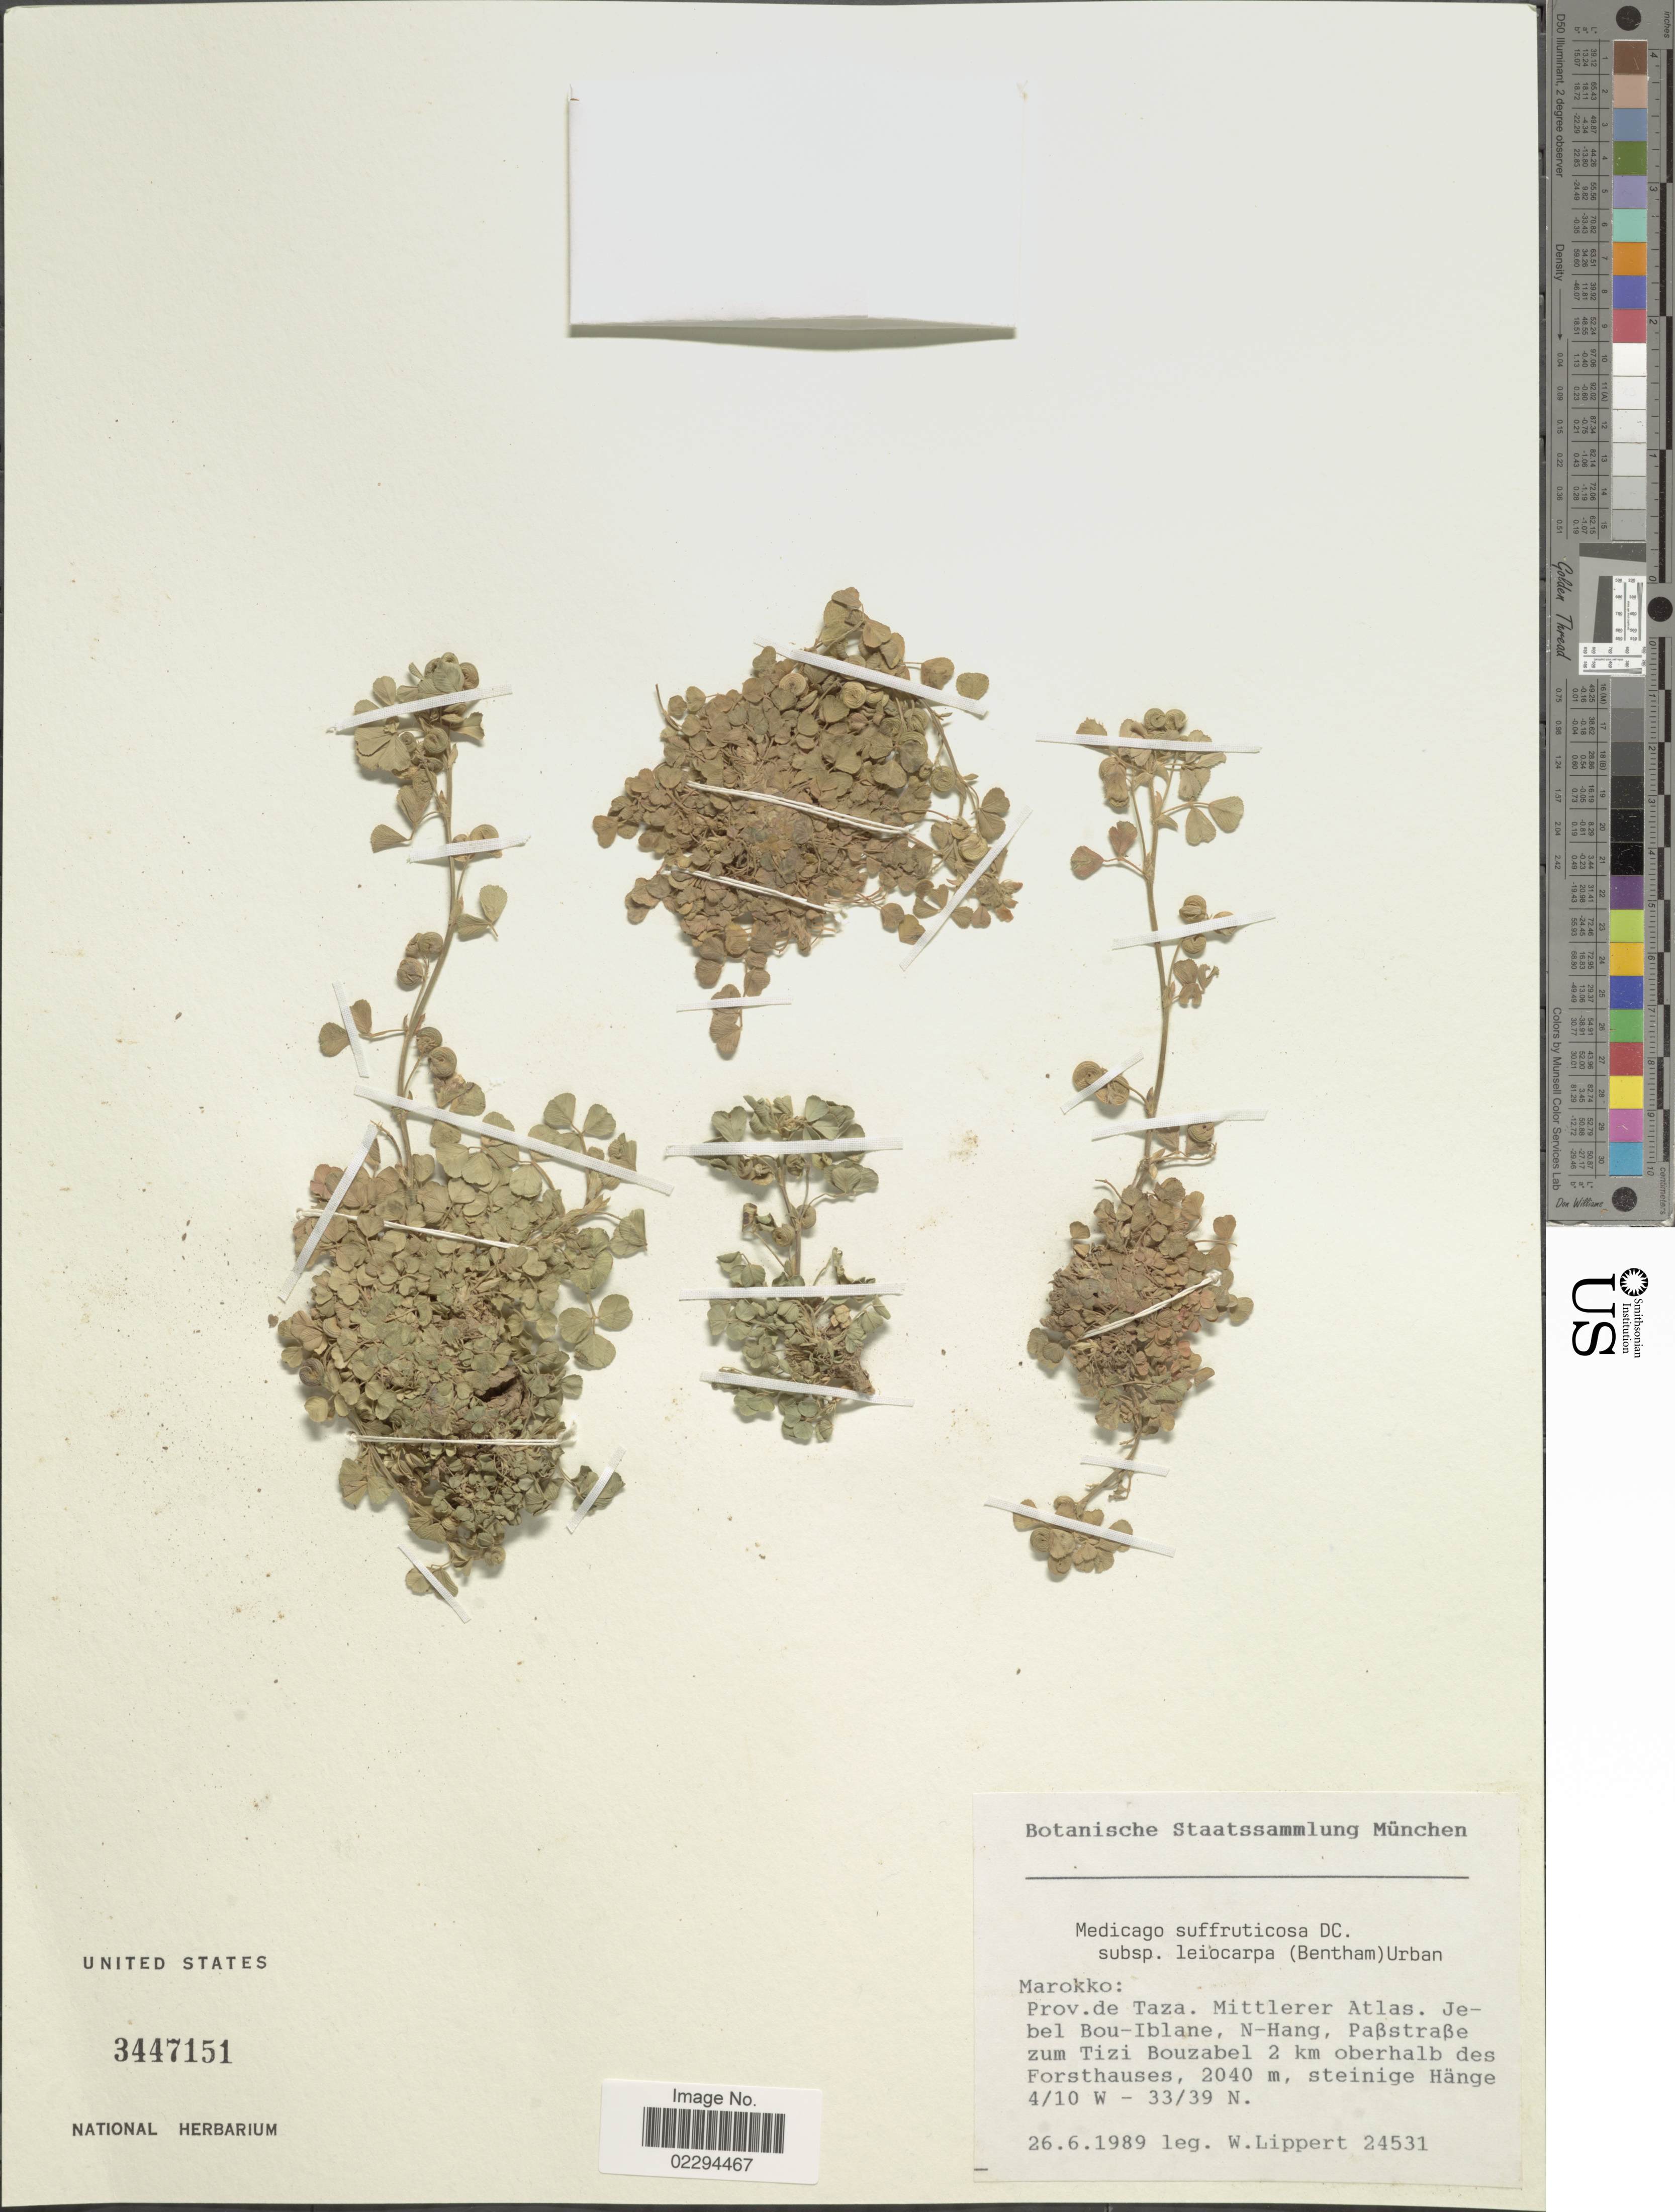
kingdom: Plantae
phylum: Tracheophyta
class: Magnoliopsida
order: Fabales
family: Fabaceae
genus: Medicago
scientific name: Medicago suffruticosa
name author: DC.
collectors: W. Lippert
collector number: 24531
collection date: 1989-06-26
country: Morocco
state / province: Taza-Al Hoceima-Taounate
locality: Prov. de Taza. Mittlerer Atlas. Jebel Bou-Iblane, N-hang, Paßstraße zum Tizi Bouzabel 2 km oberhalb des Forsthauses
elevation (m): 2040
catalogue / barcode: US 3447151